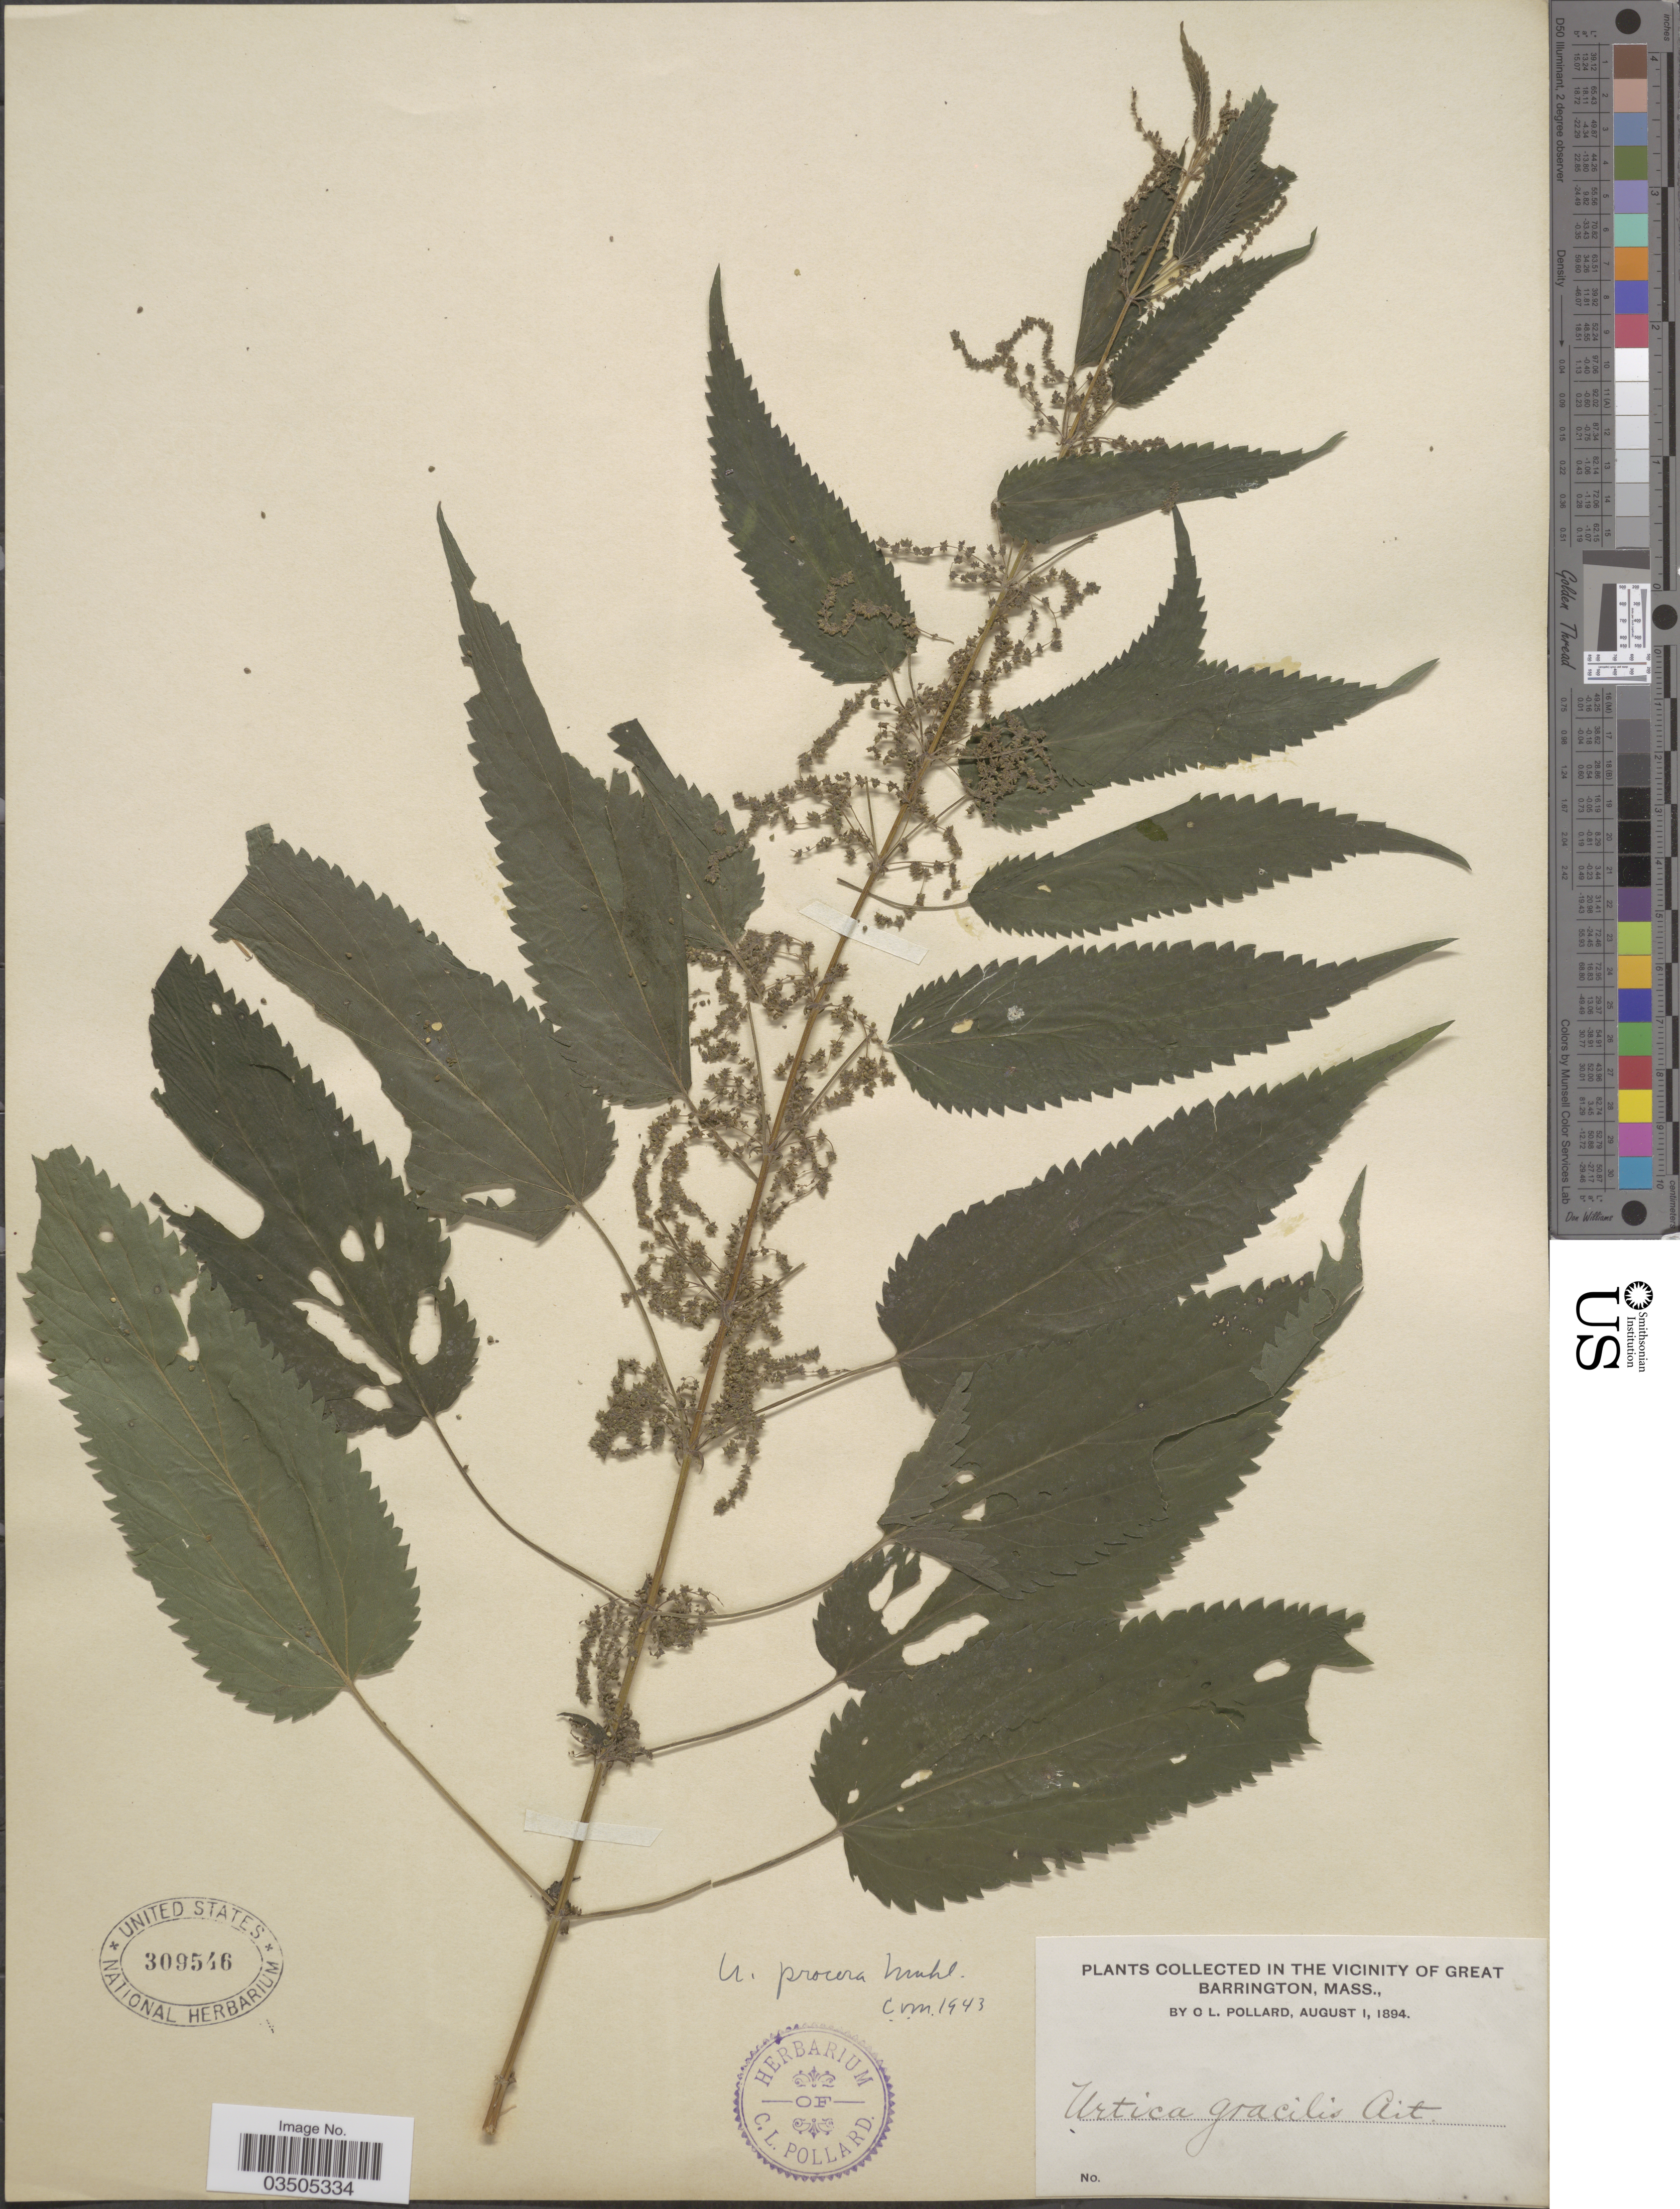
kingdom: Plantae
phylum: Tracheophyta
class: Magnoliopsida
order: Rosales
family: Urticaceae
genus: Urtica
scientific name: Urtica dioica subsp. gracilis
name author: L.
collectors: C. L. Pollard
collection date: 1894-08-01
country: United States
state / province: Massachusetts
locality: Vicinity of Great Barrington.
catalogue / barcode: US 309546